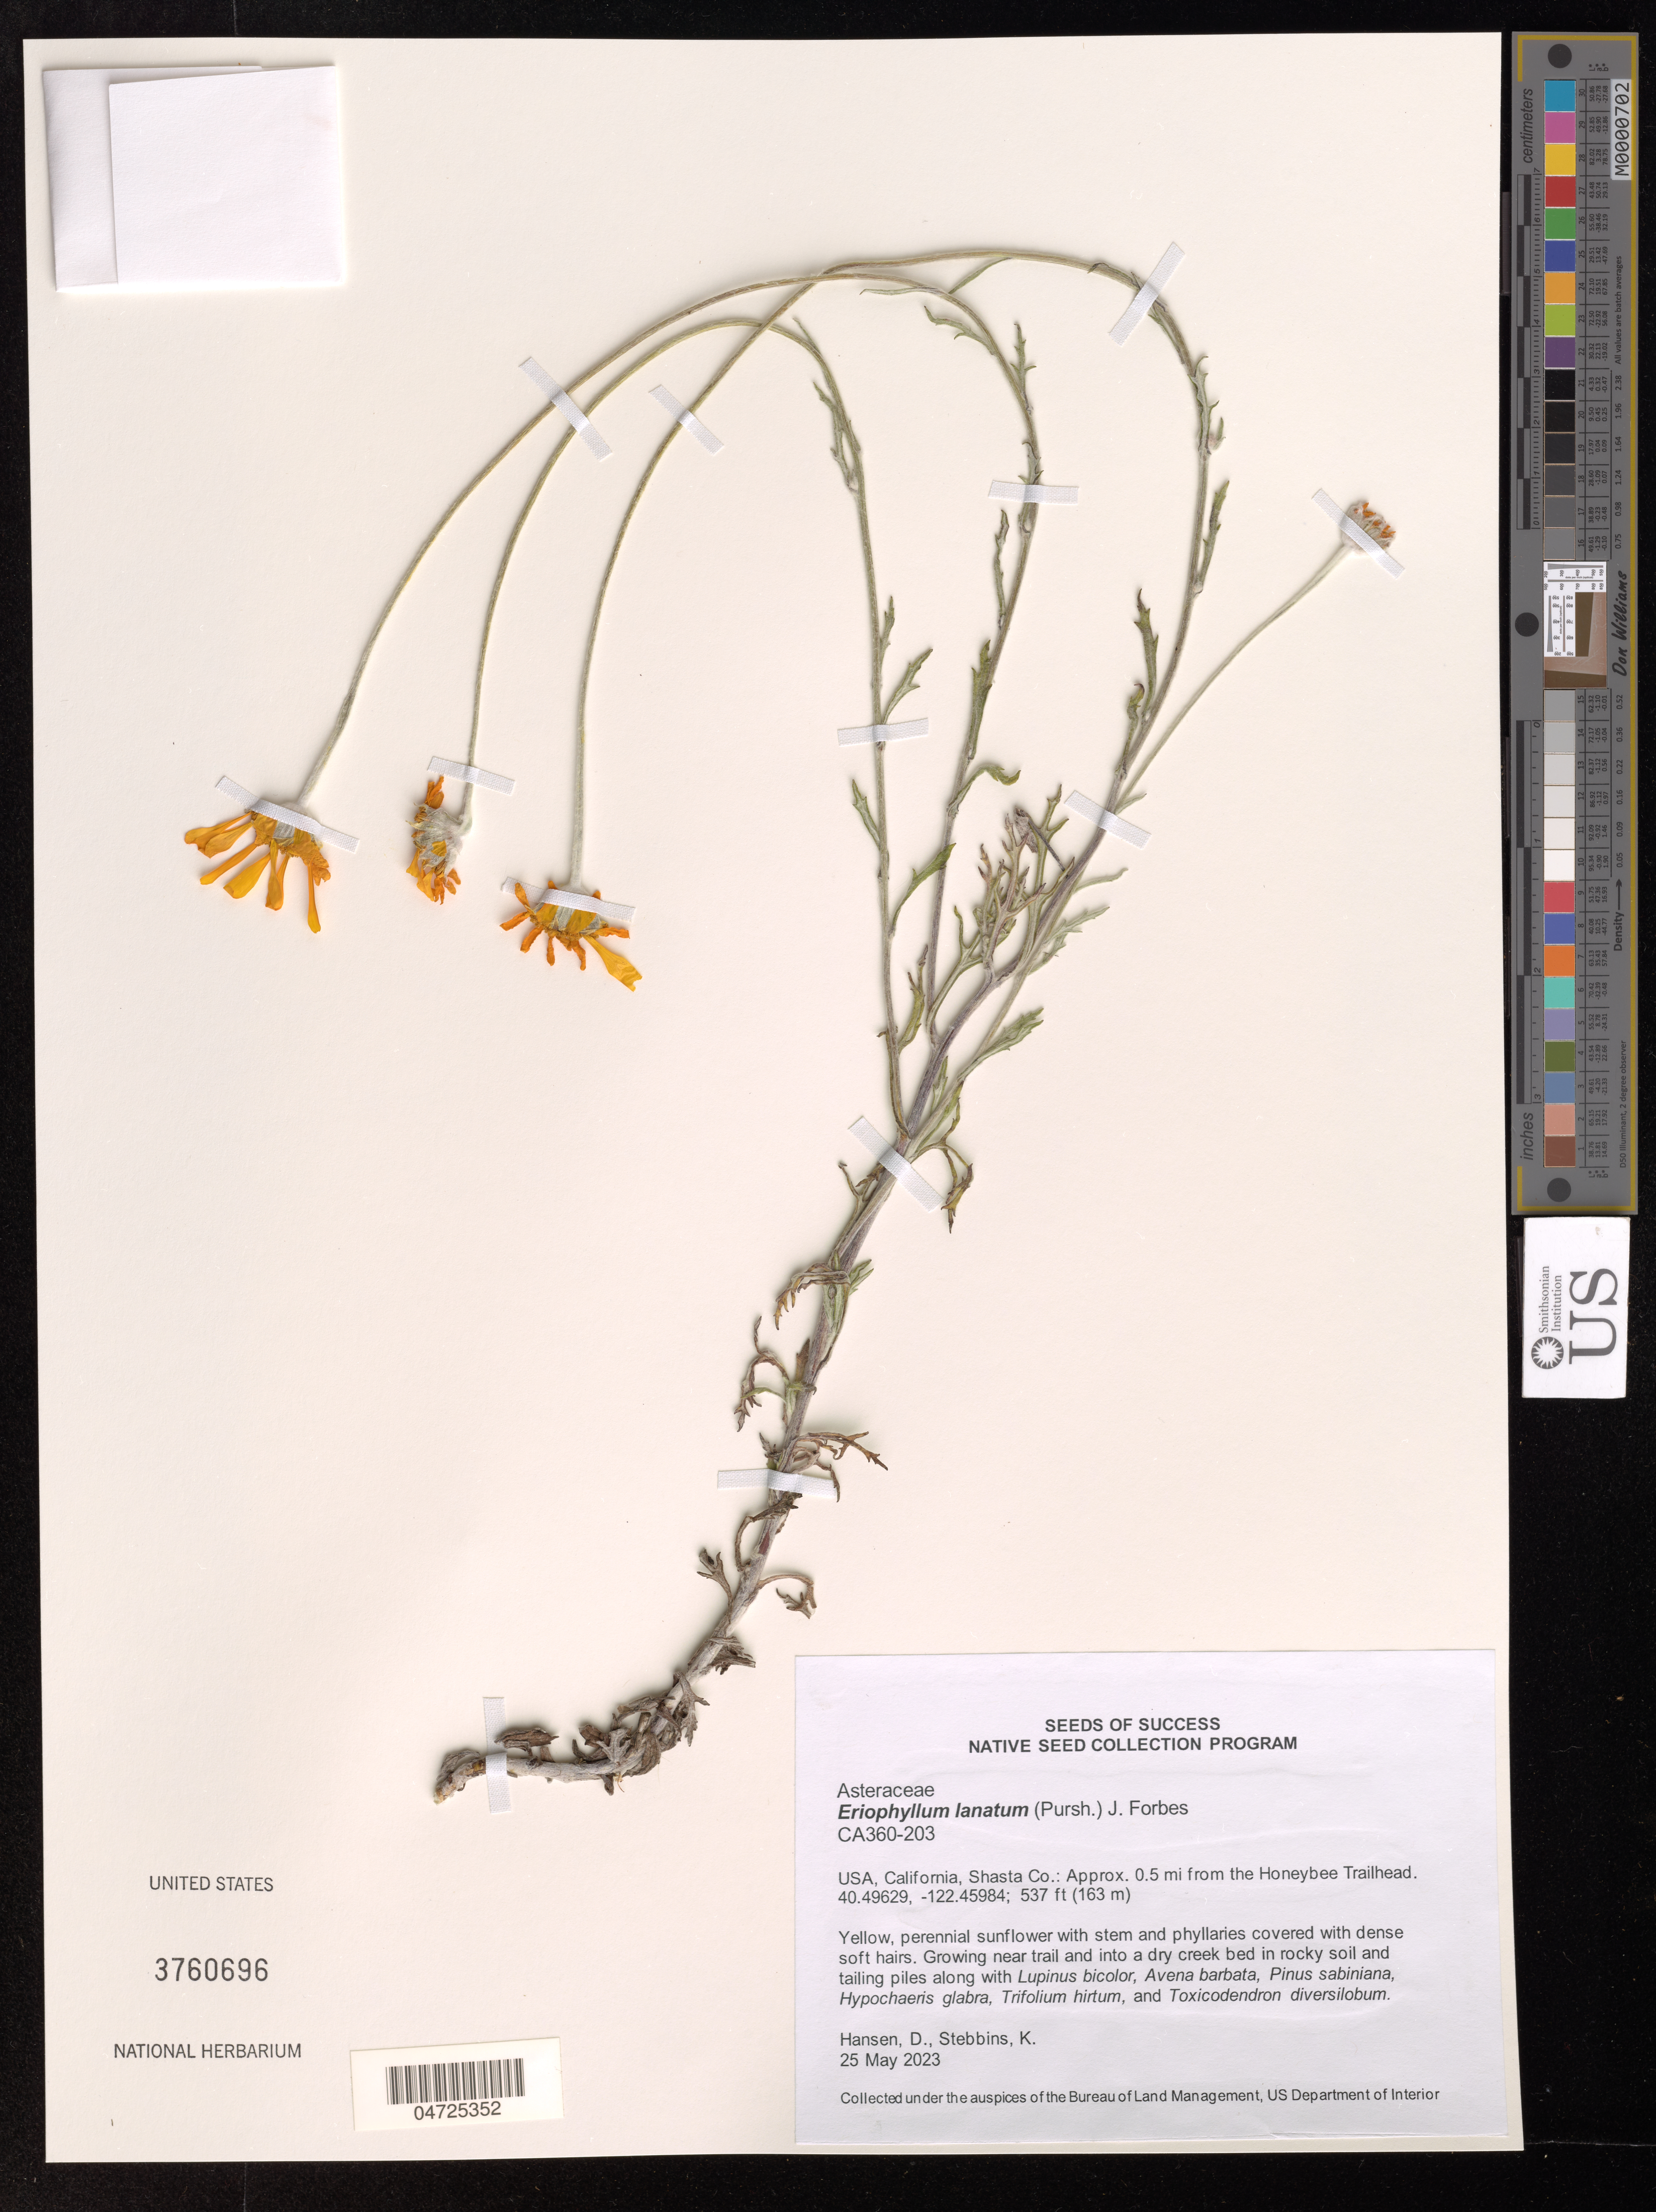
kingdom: Plantae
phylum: Tracheophyta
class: Magnoliopsida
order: Asterales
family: Asteraceae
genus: Eriophyllum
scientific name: Eriophyllum lanatum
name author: (Pursh) J. Forbes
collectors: D. R. Hansen & K. Stebbins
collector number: CA360-203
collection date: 2023-05-25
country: United States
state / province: California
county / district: Shasta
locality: Shasta Co.: Approx. 0.5 mi from the Honeybee Trailhead.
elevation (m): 164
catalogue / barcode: US 3760696